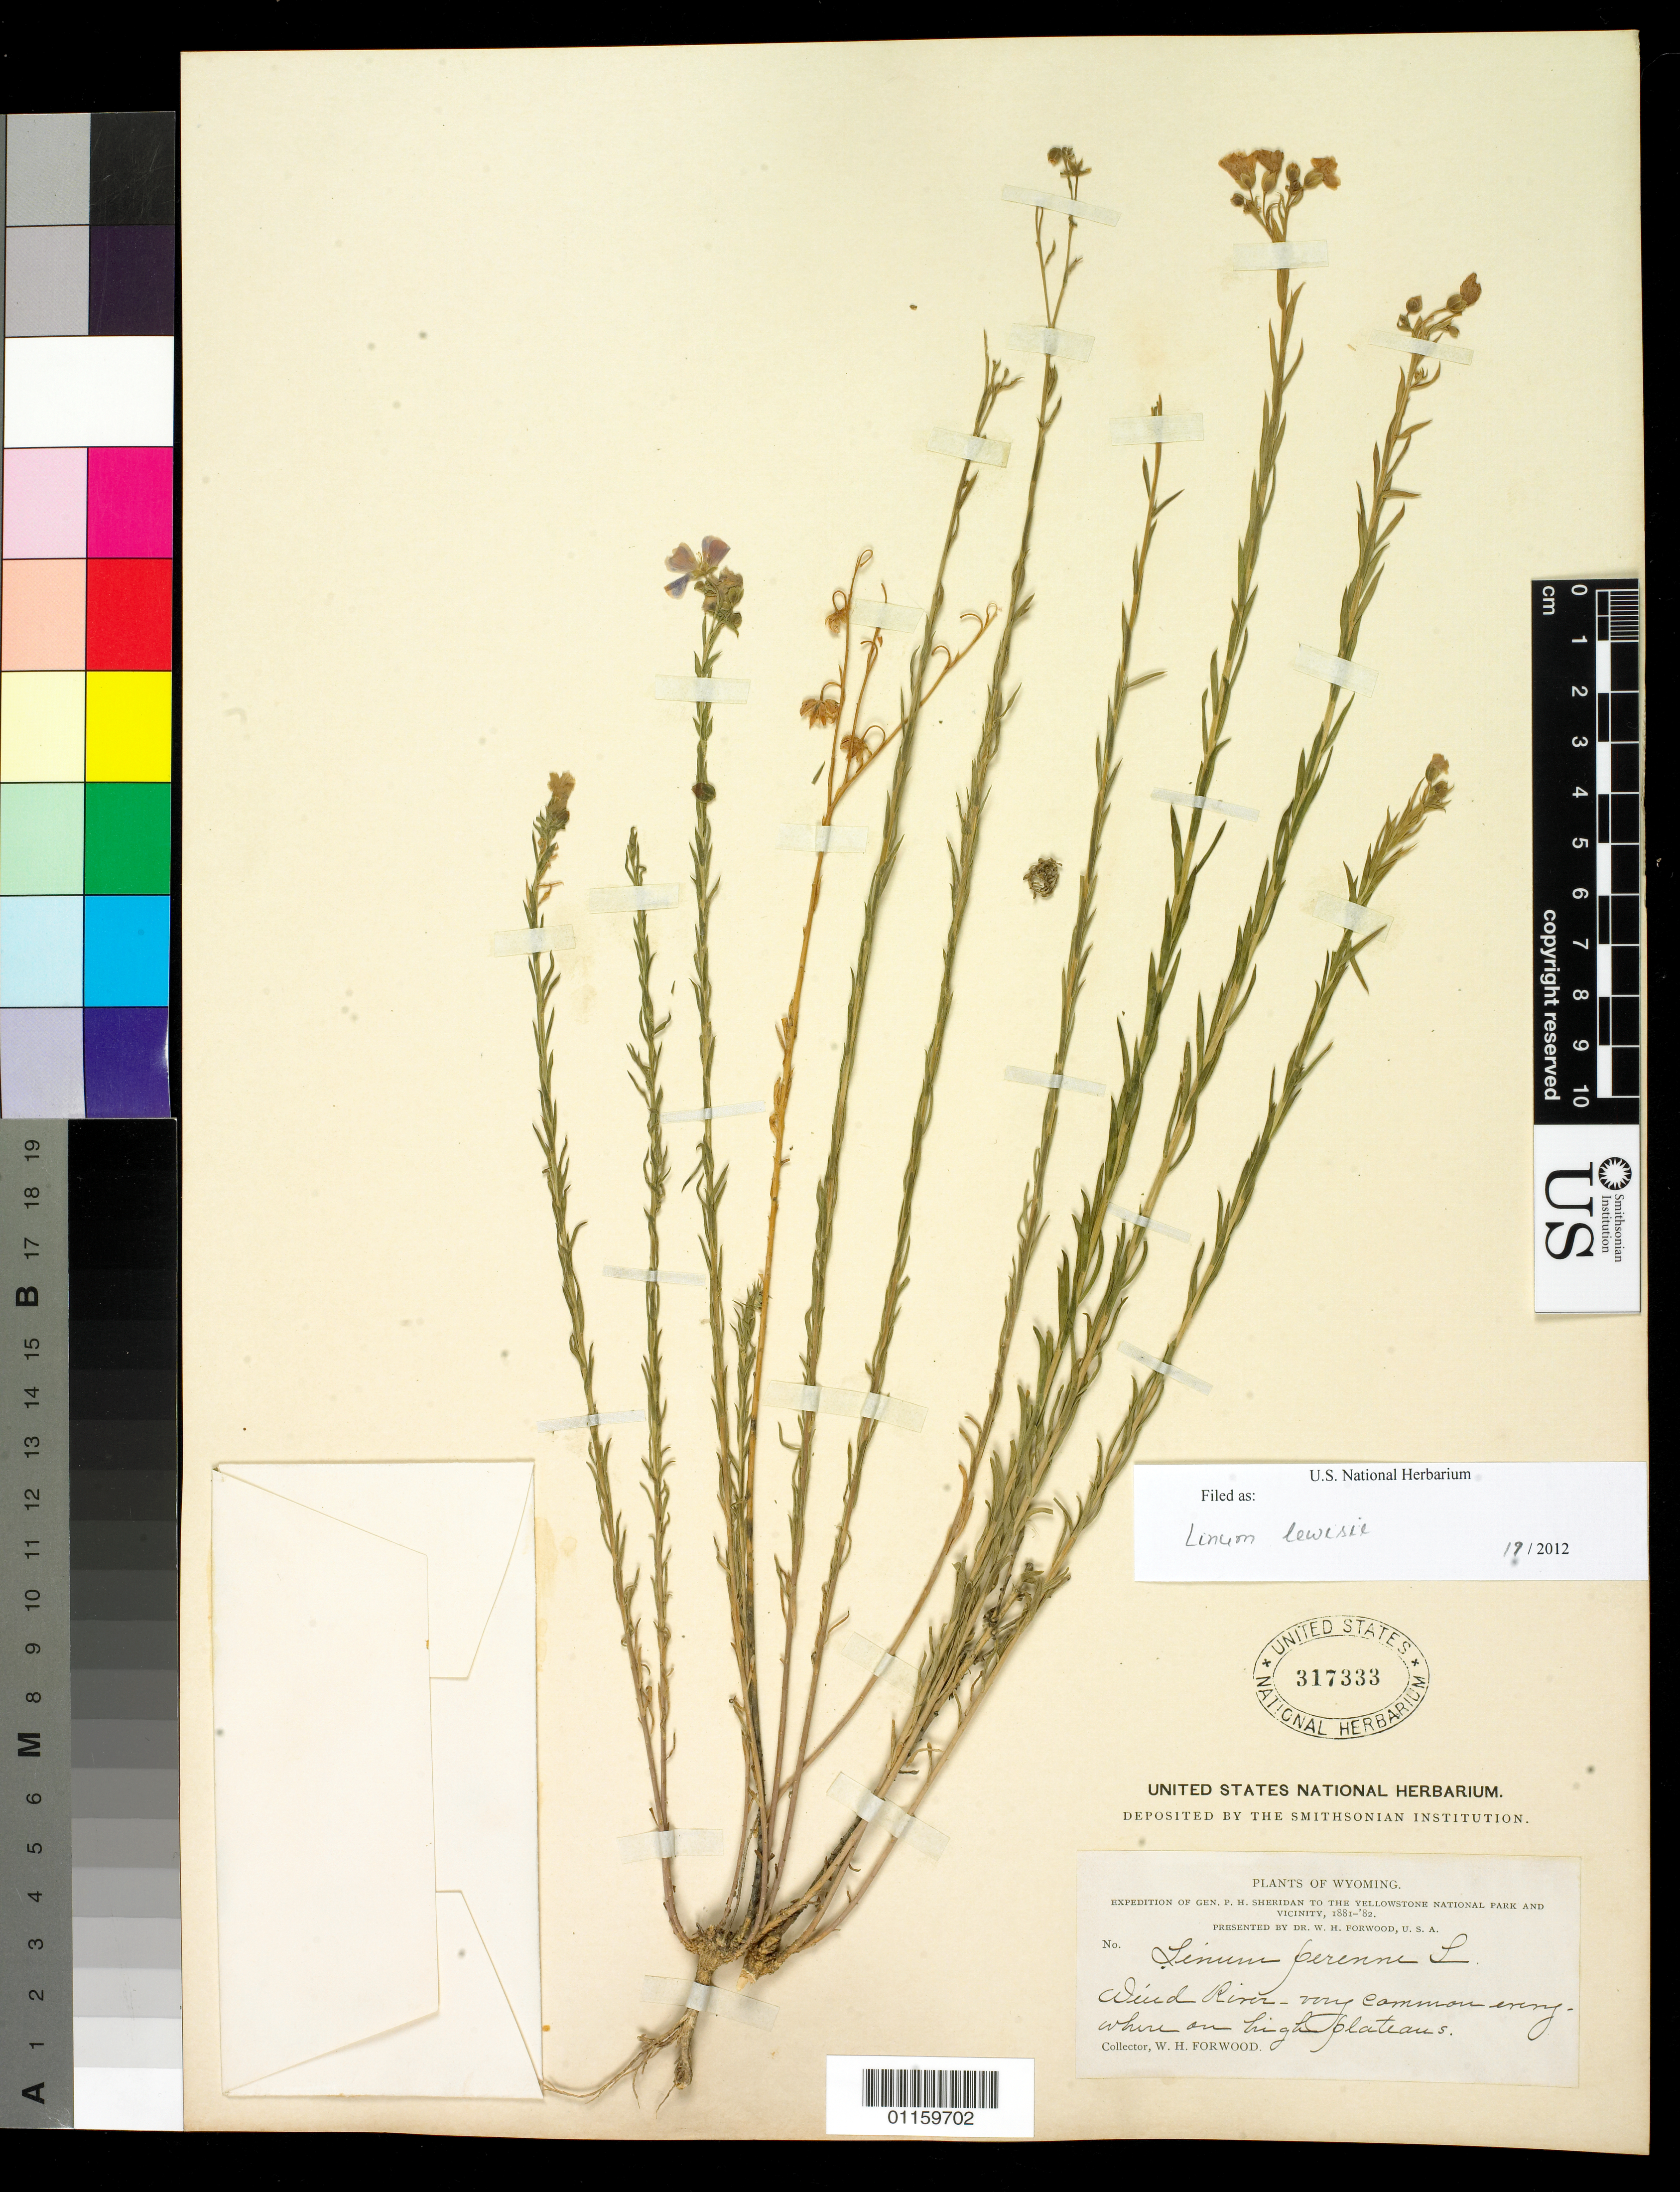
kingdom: Plantae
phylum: Tracheophyta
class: Magnoliopsida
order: Malpighiales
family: Linaceae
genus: Linum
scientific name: Linum lewisii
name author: Pursh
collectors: W. Forwood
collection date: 1881/1882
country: United States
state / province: Wyoming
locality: Wind River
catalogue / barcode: US 317333